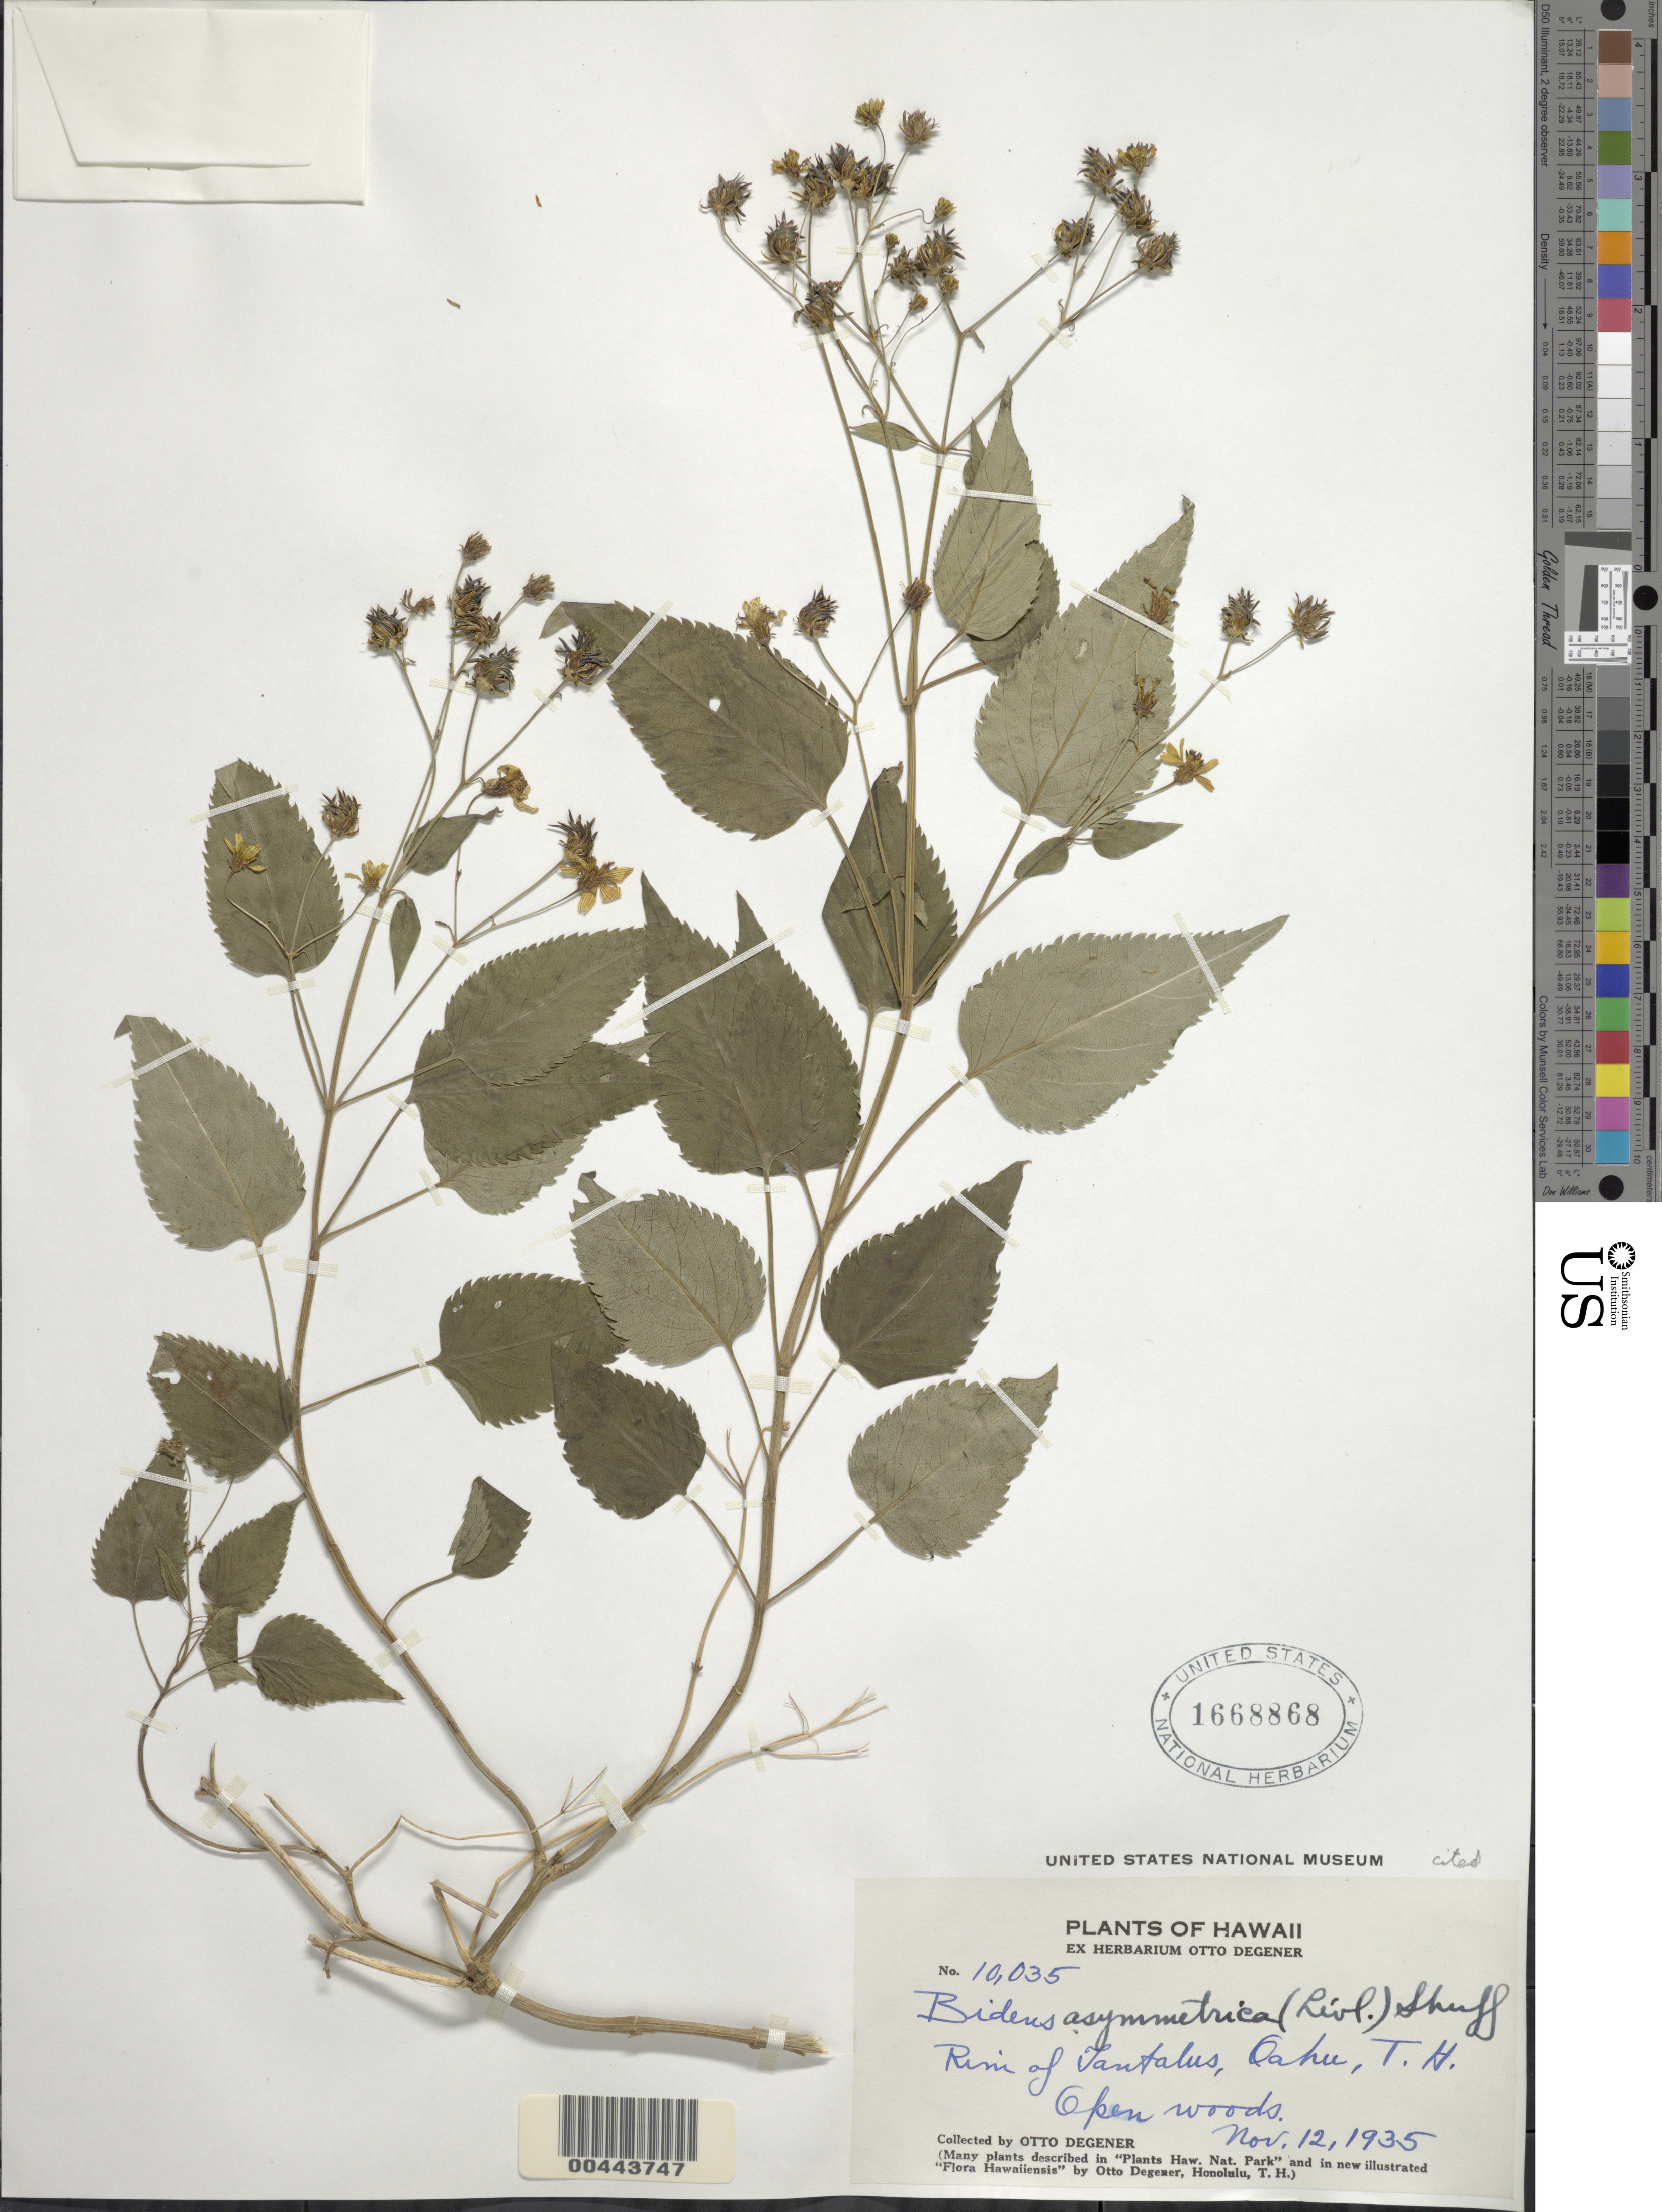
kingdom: Plantae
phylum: Tracheophyta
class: Magnoliopsida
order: Asterales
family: Asteraceae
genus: Bidens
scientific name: Bidens asymmetrica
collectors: O. Degener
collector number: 10035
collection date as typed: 12 Nov 1935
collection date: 1935-11-12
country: United States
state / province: Hawaii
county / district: Honolulu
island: Oahu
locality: Rim of Tantalus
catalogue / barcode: US 1668868